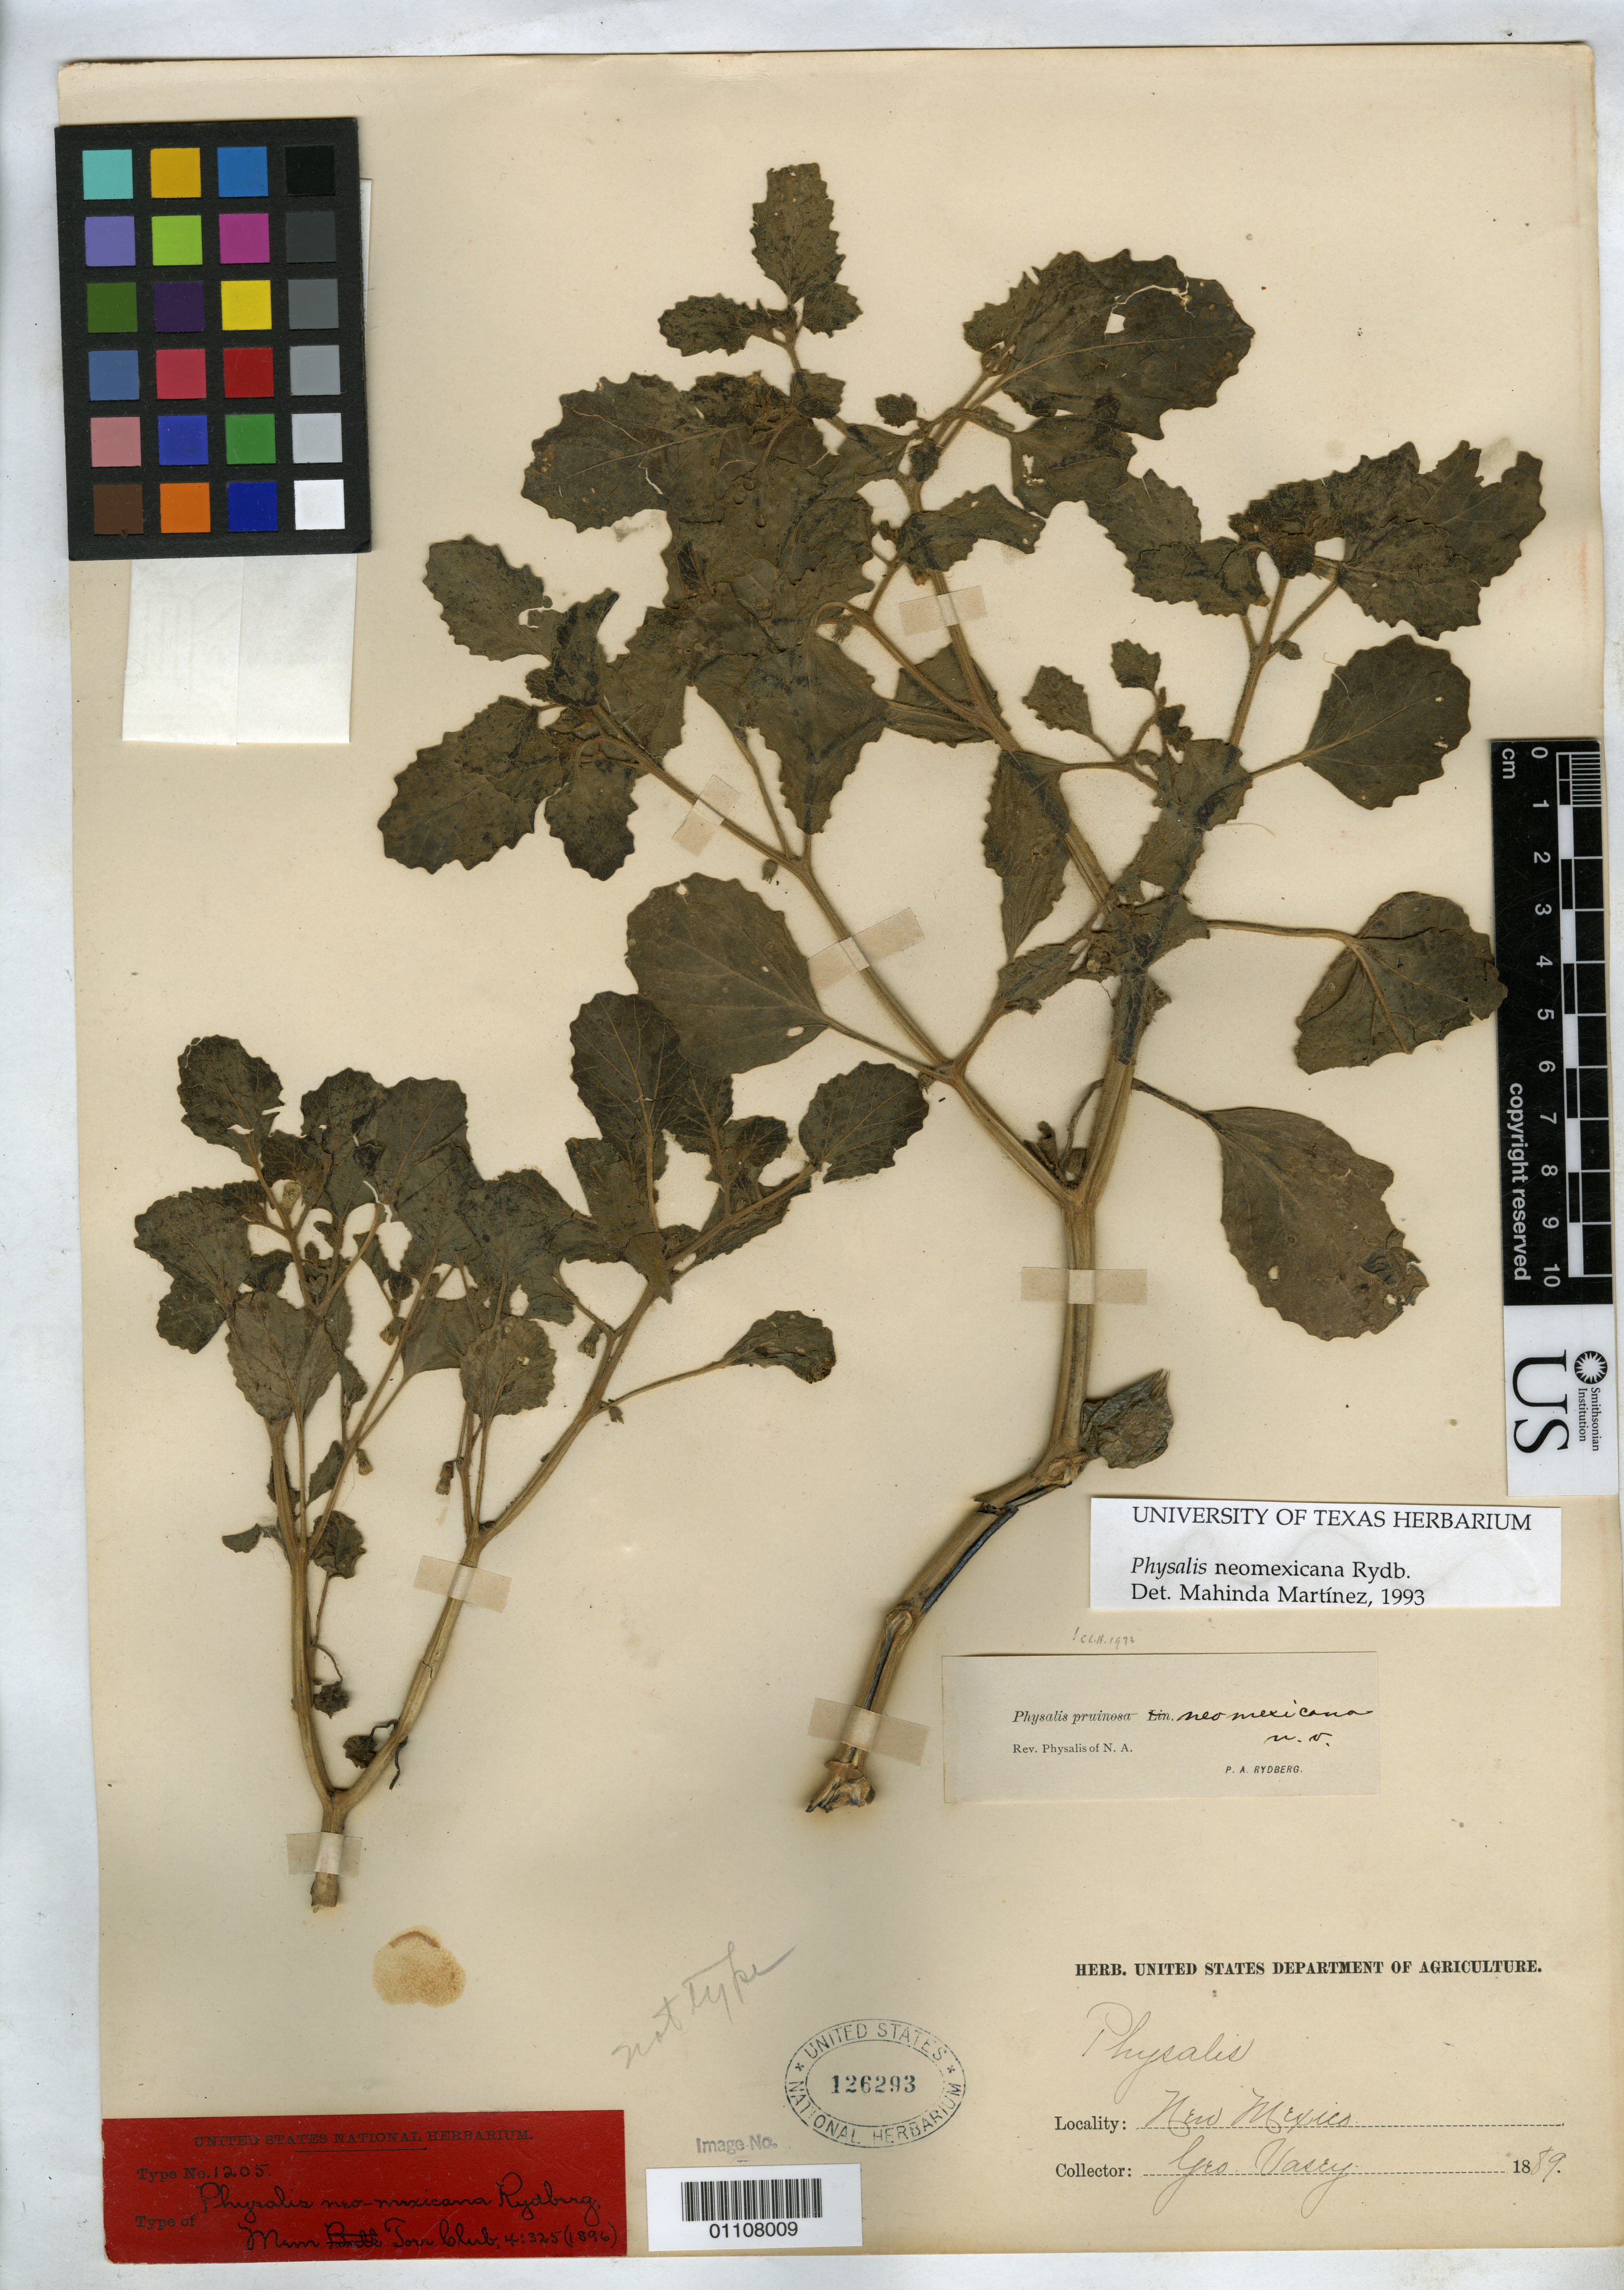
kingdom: Plantae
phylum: Tracheophyta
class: Magnoliopsida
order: Solanales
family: Solanaceae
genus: Physalis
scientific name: Physalis neomexicana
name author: Rydb.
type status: Syntype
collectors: G. Vasey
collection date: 1889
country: United States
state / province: New Mexico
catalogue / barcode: US 126293